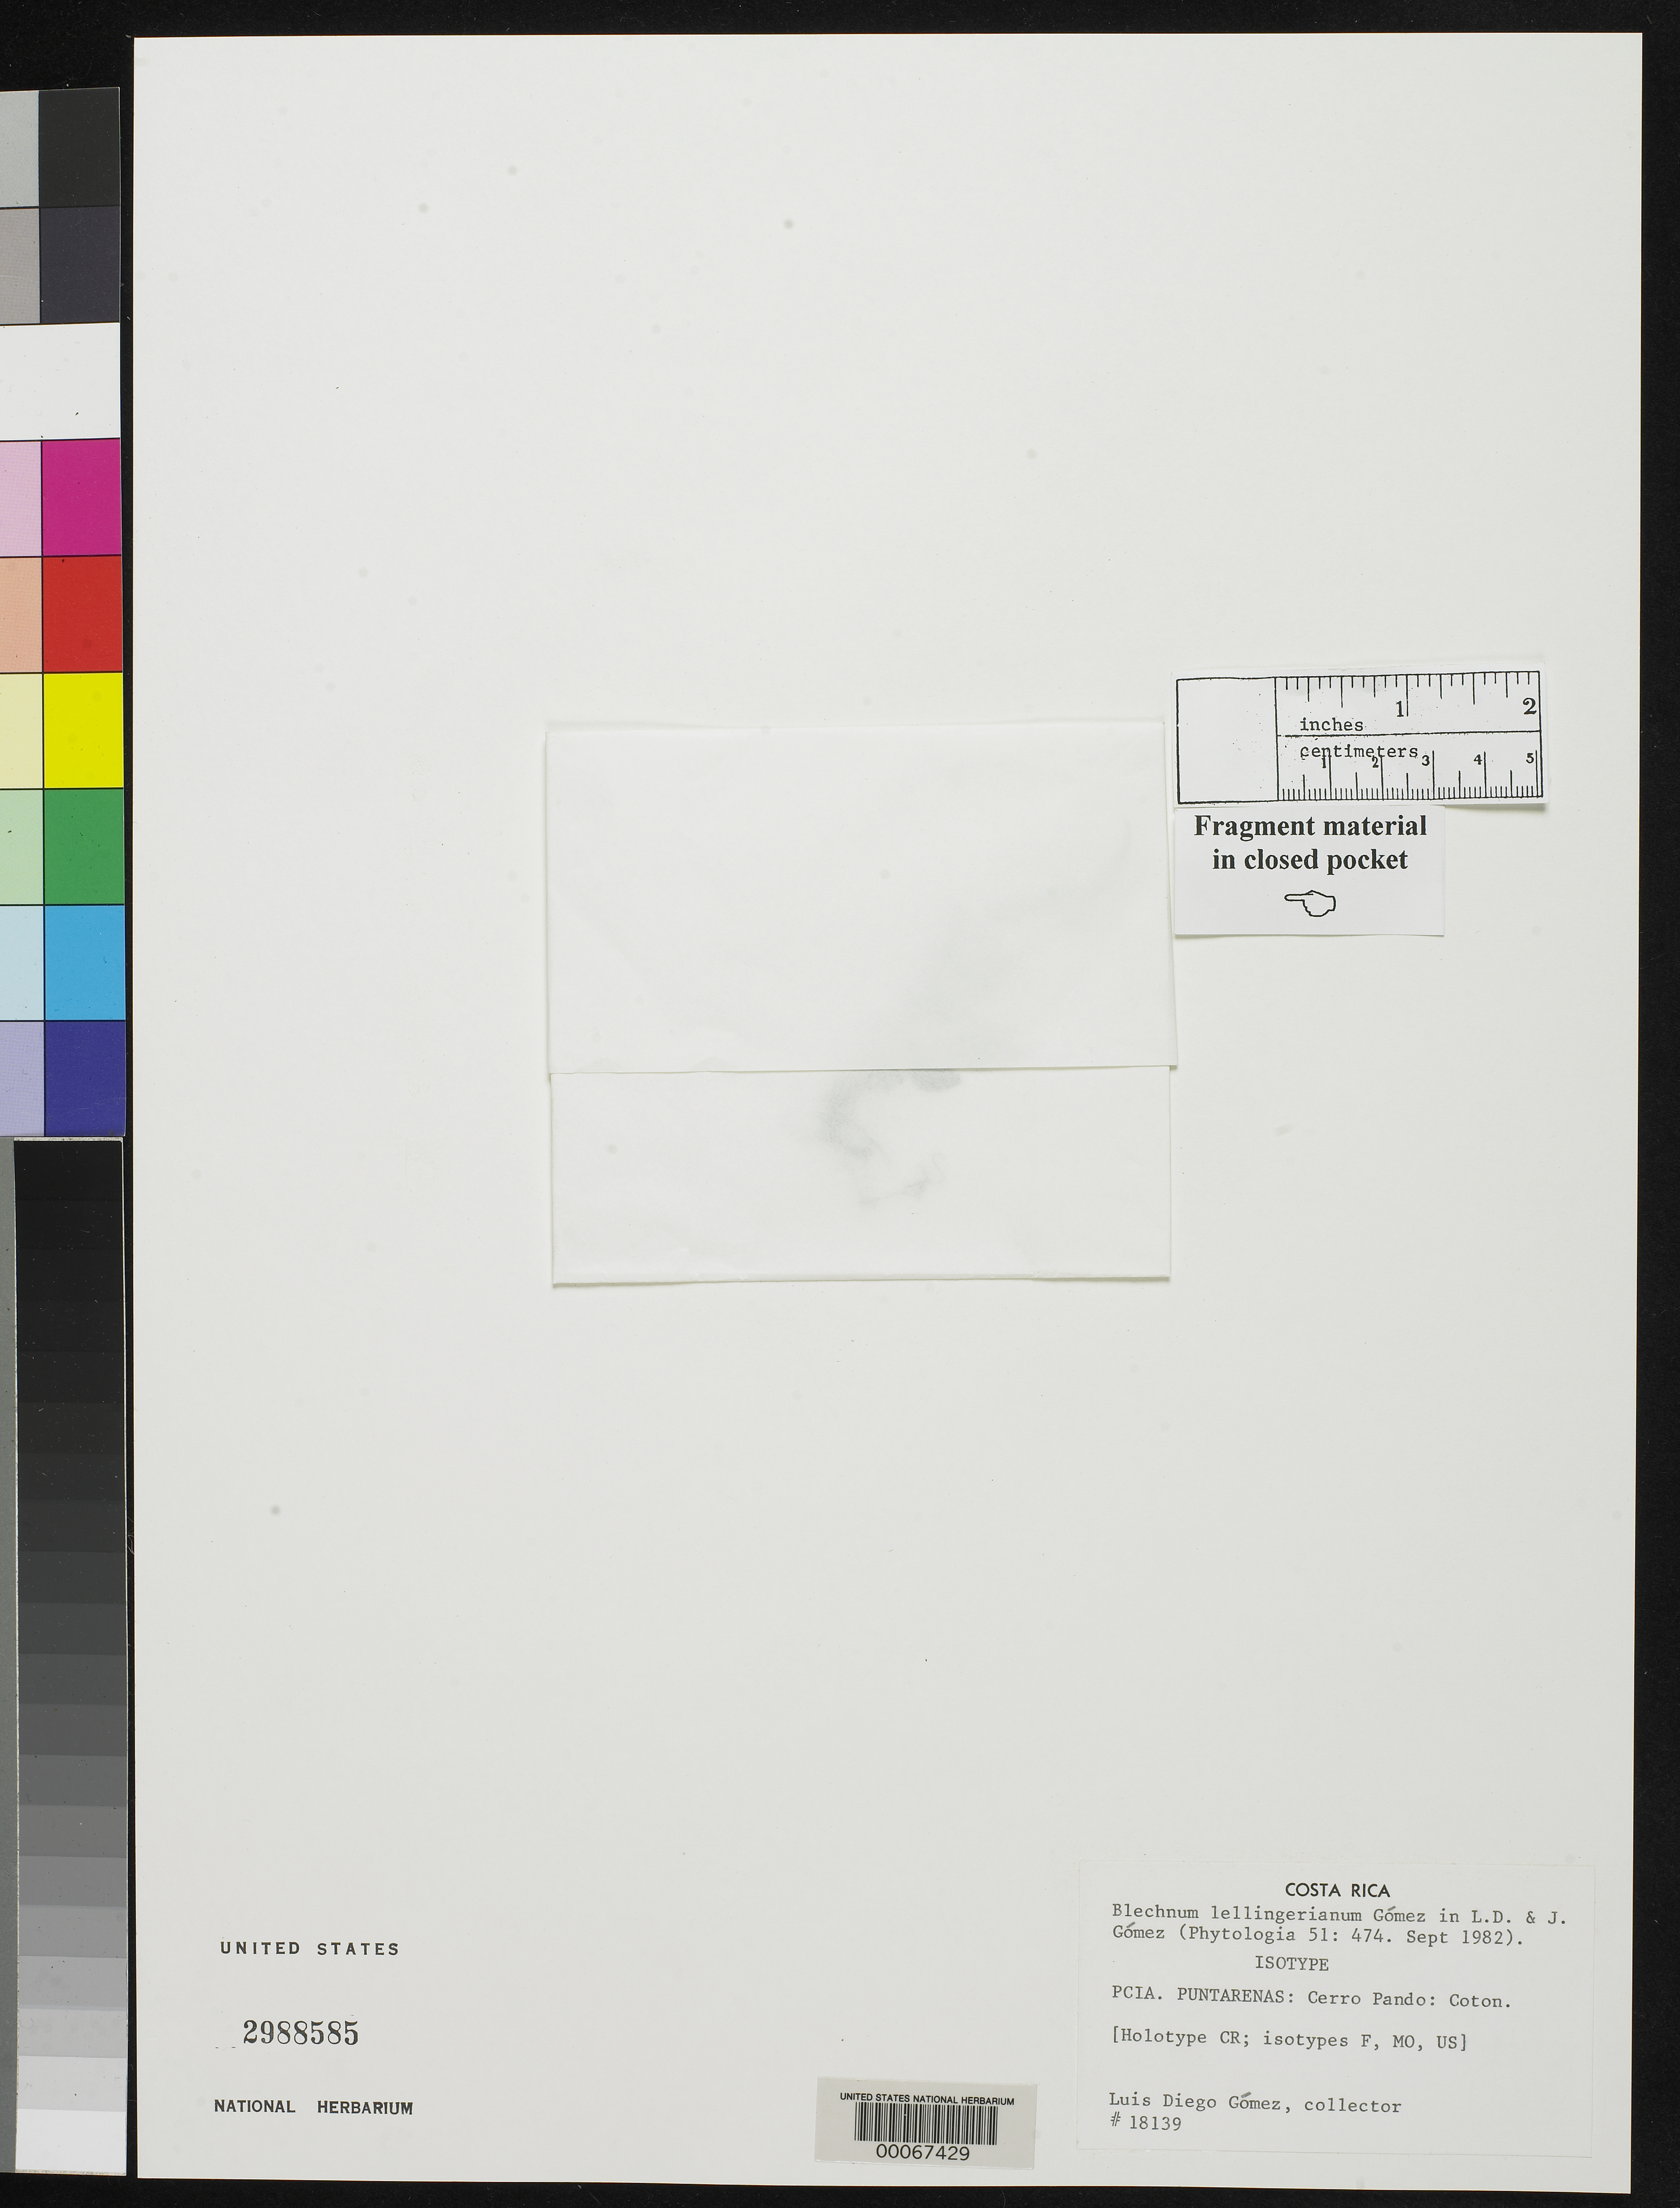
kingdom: Plantae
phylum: Tracheophyta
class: Polypodiopsida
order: Polypodiales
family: Blechnaceae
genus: Blechnum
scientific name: Blechnum lellingerianum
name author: L.D. Gómez in L.D. Gómez &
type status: Isotype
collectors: L. D. Gómez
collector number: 18139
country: Costa Rica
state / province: Puntarenas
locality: Coron, Cerra Pando.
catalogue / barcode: US 2988585